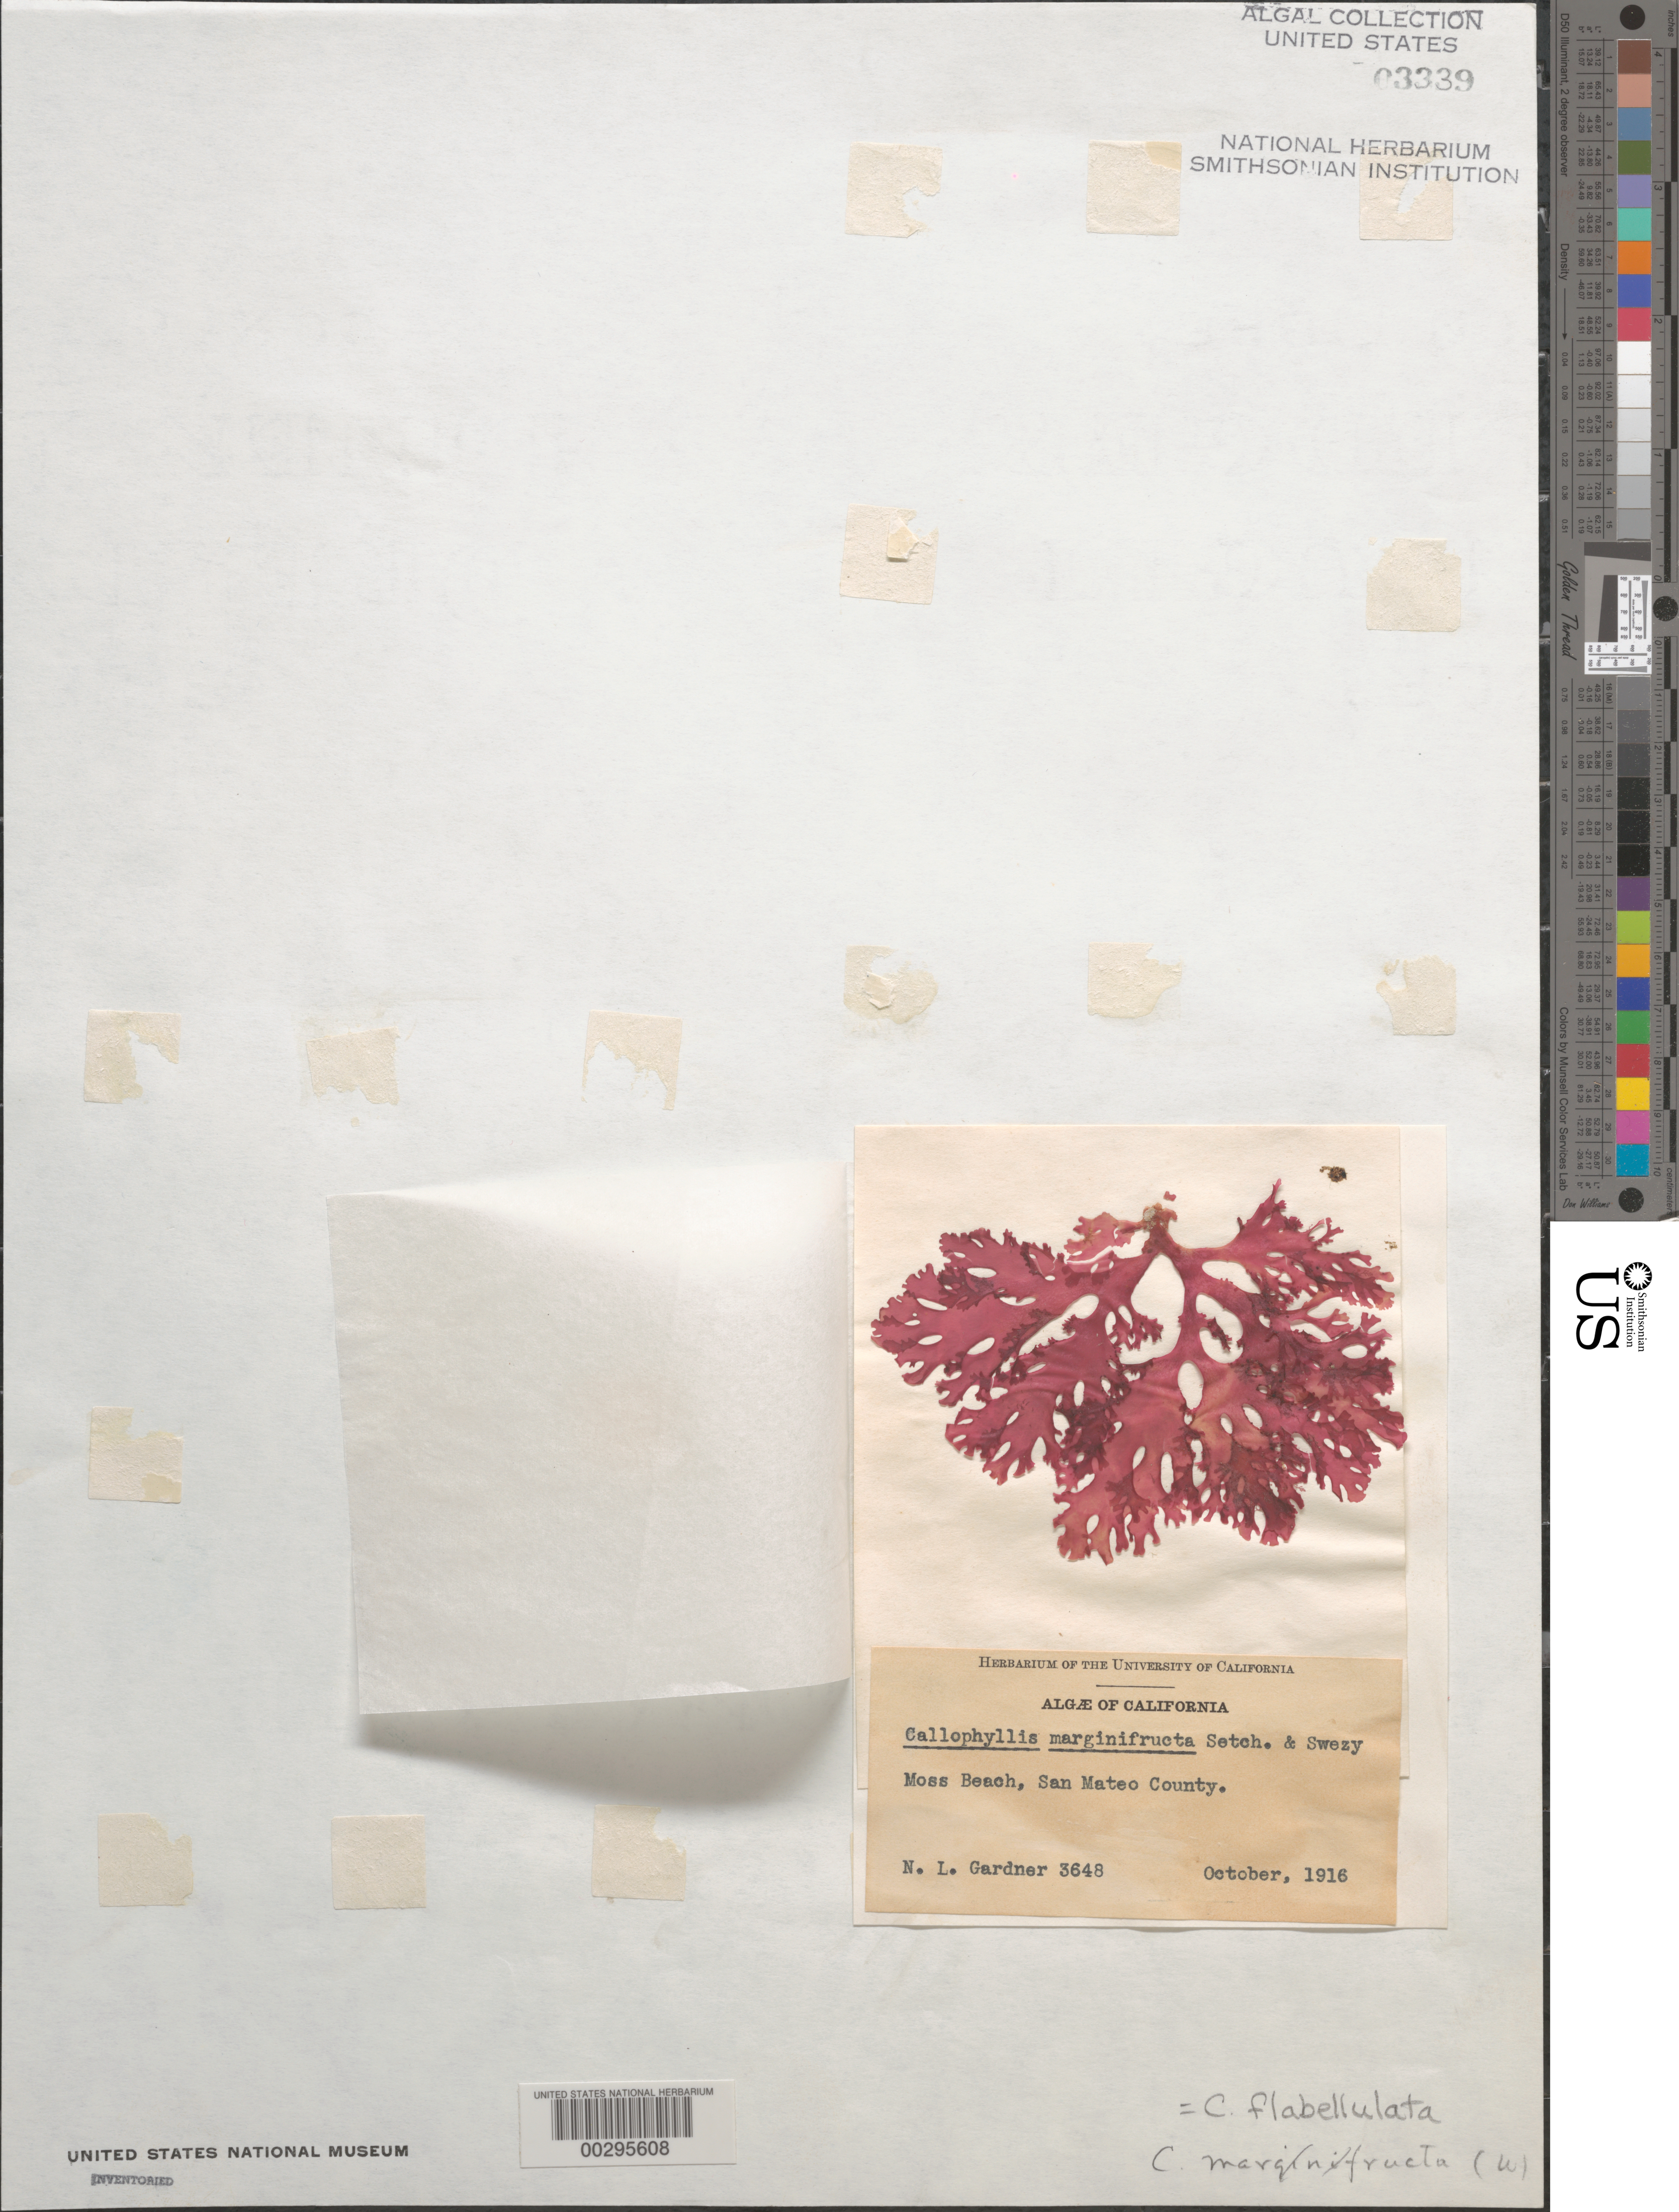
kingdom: Plantae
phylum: Rhodophyta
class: Florideophyceae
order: Gigartinales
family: Kallymeniaceae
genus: Callophyllis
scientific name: Callophyllis flabellulata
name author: Harv.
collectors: N. Gardner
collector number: NLG 3648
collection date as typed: Oct 1916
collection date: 1916-10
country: United States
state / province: California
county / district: San Mateo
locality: Moss Beach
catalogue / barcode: US 3339